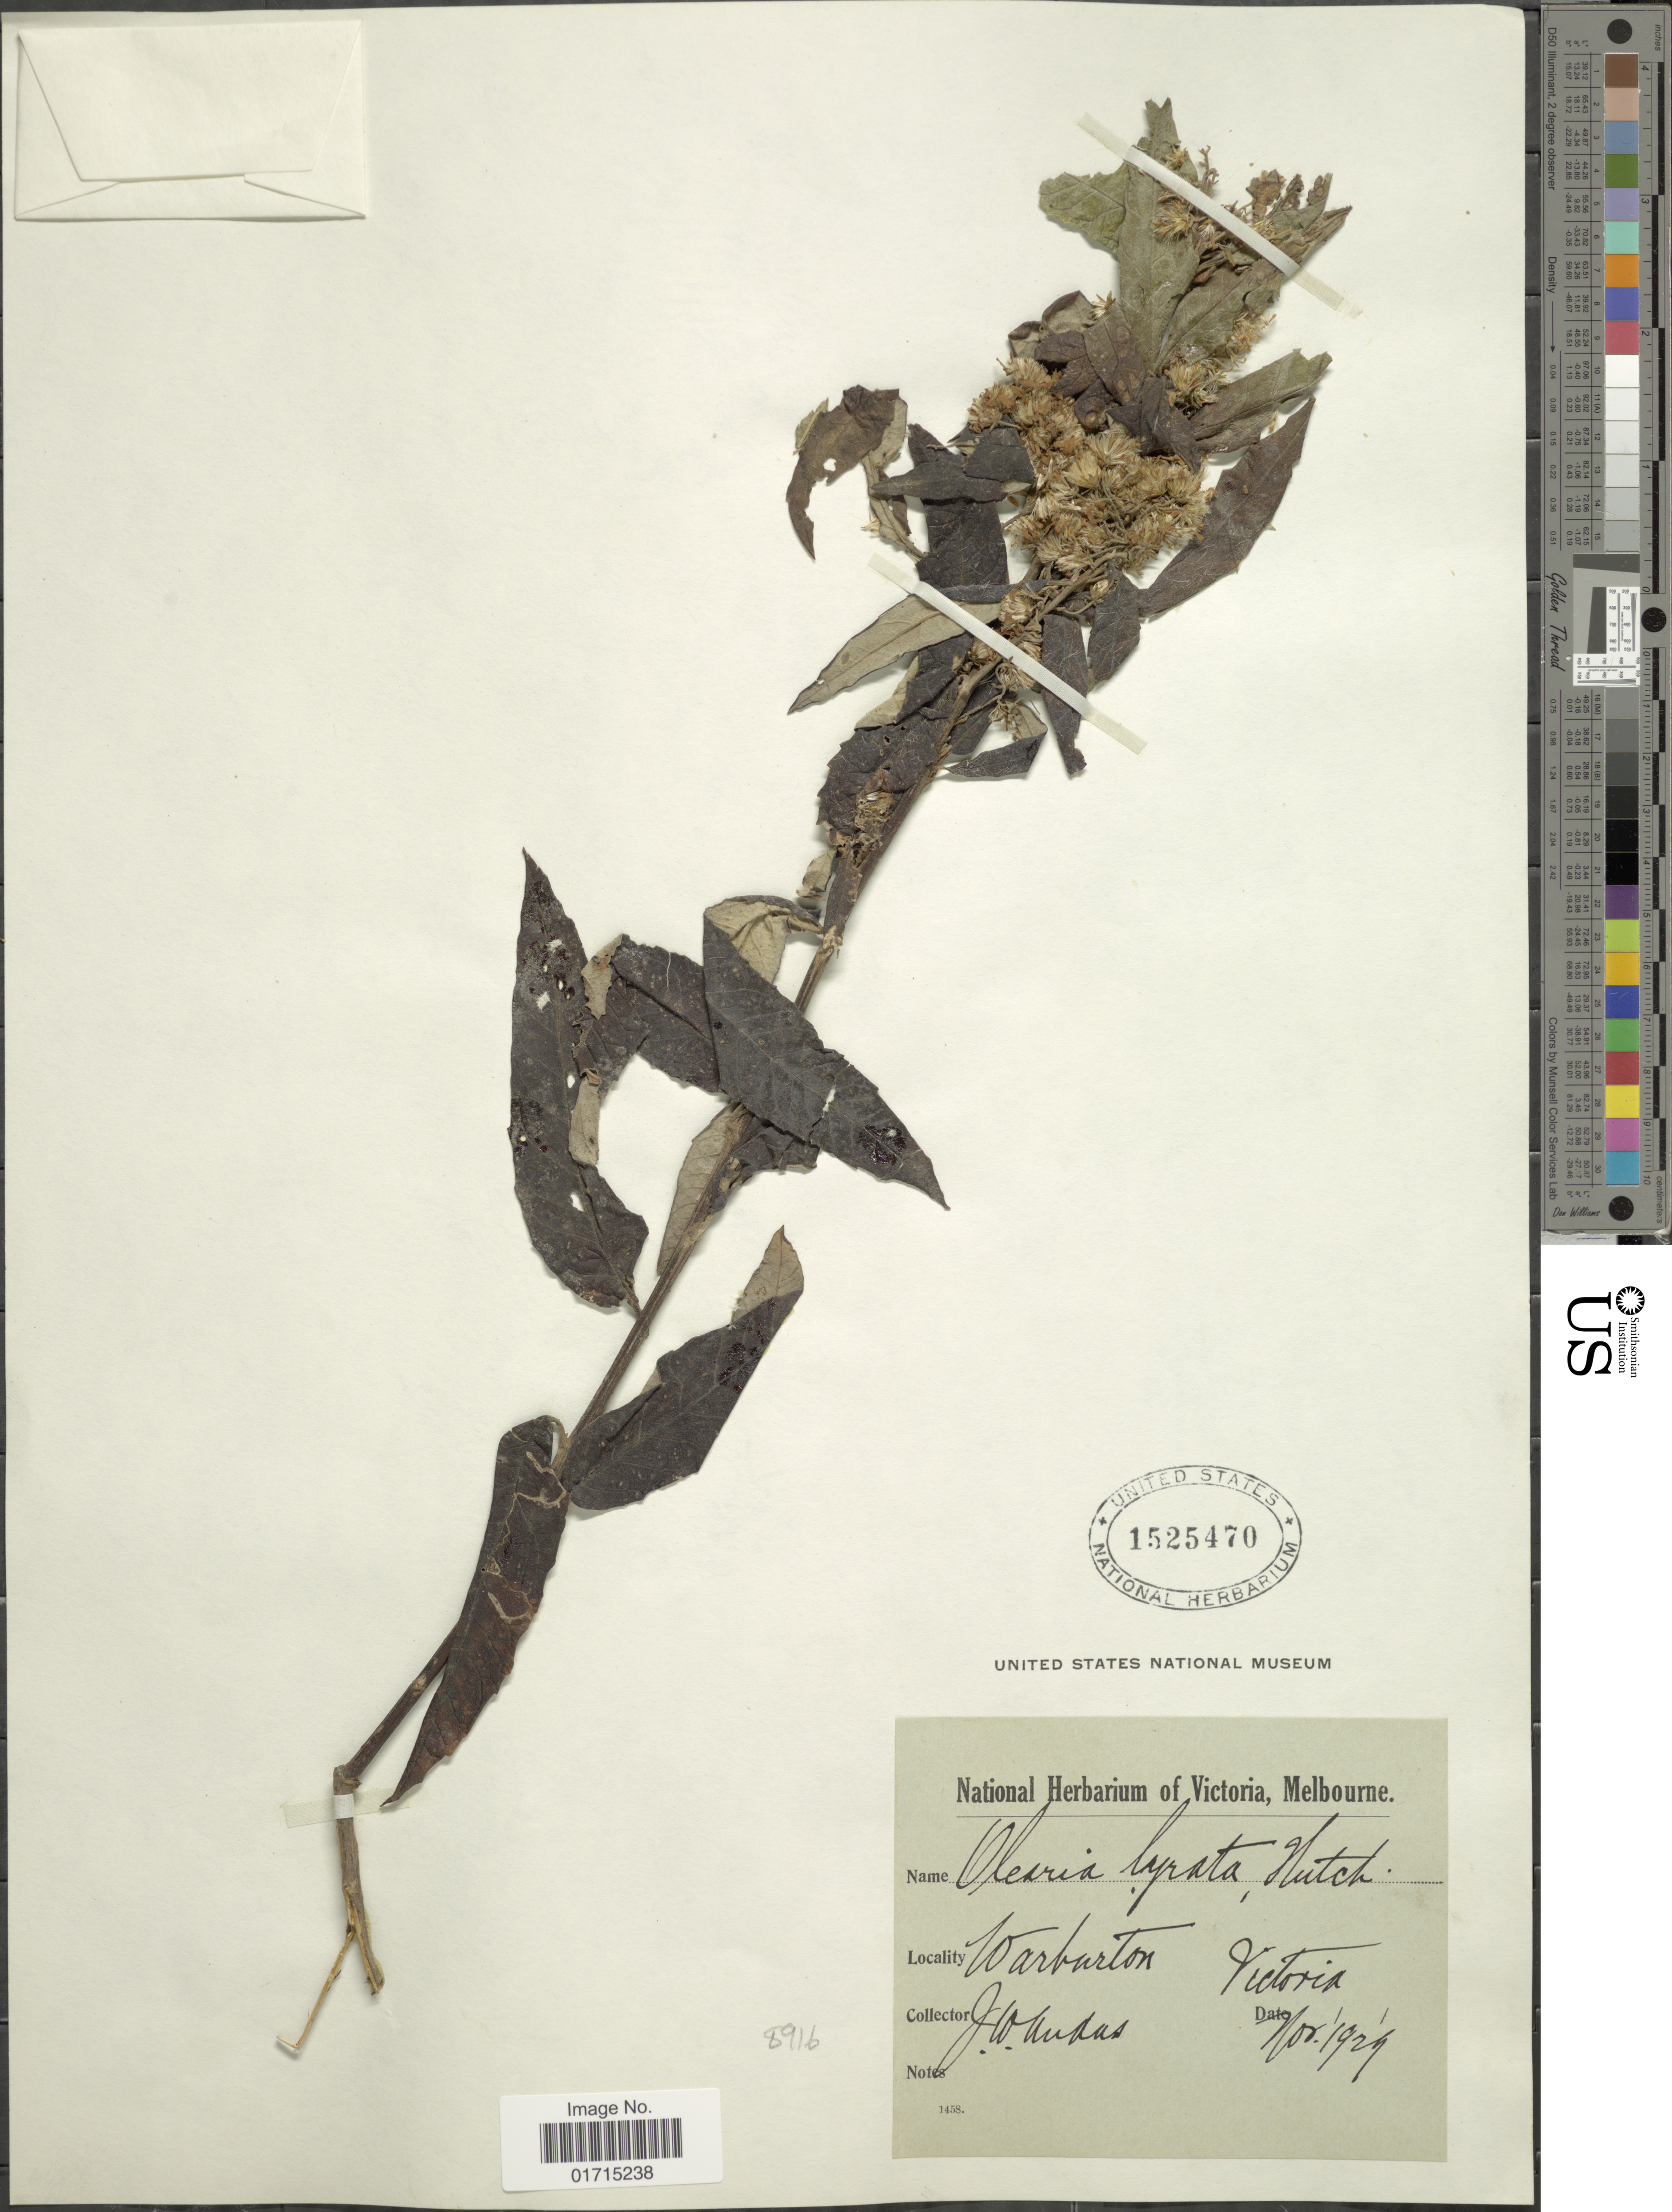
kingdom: Plantae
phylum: Tracheophyta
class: Magnoliopsida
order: Asterales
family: Asteraceae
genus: Olearia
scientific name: Olearia lirata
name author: (Sims) Hutch.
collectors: J. Audas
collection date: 1929-11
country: Australia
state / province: Victoria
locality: Warburton, Victoria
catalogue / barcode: US 1525470